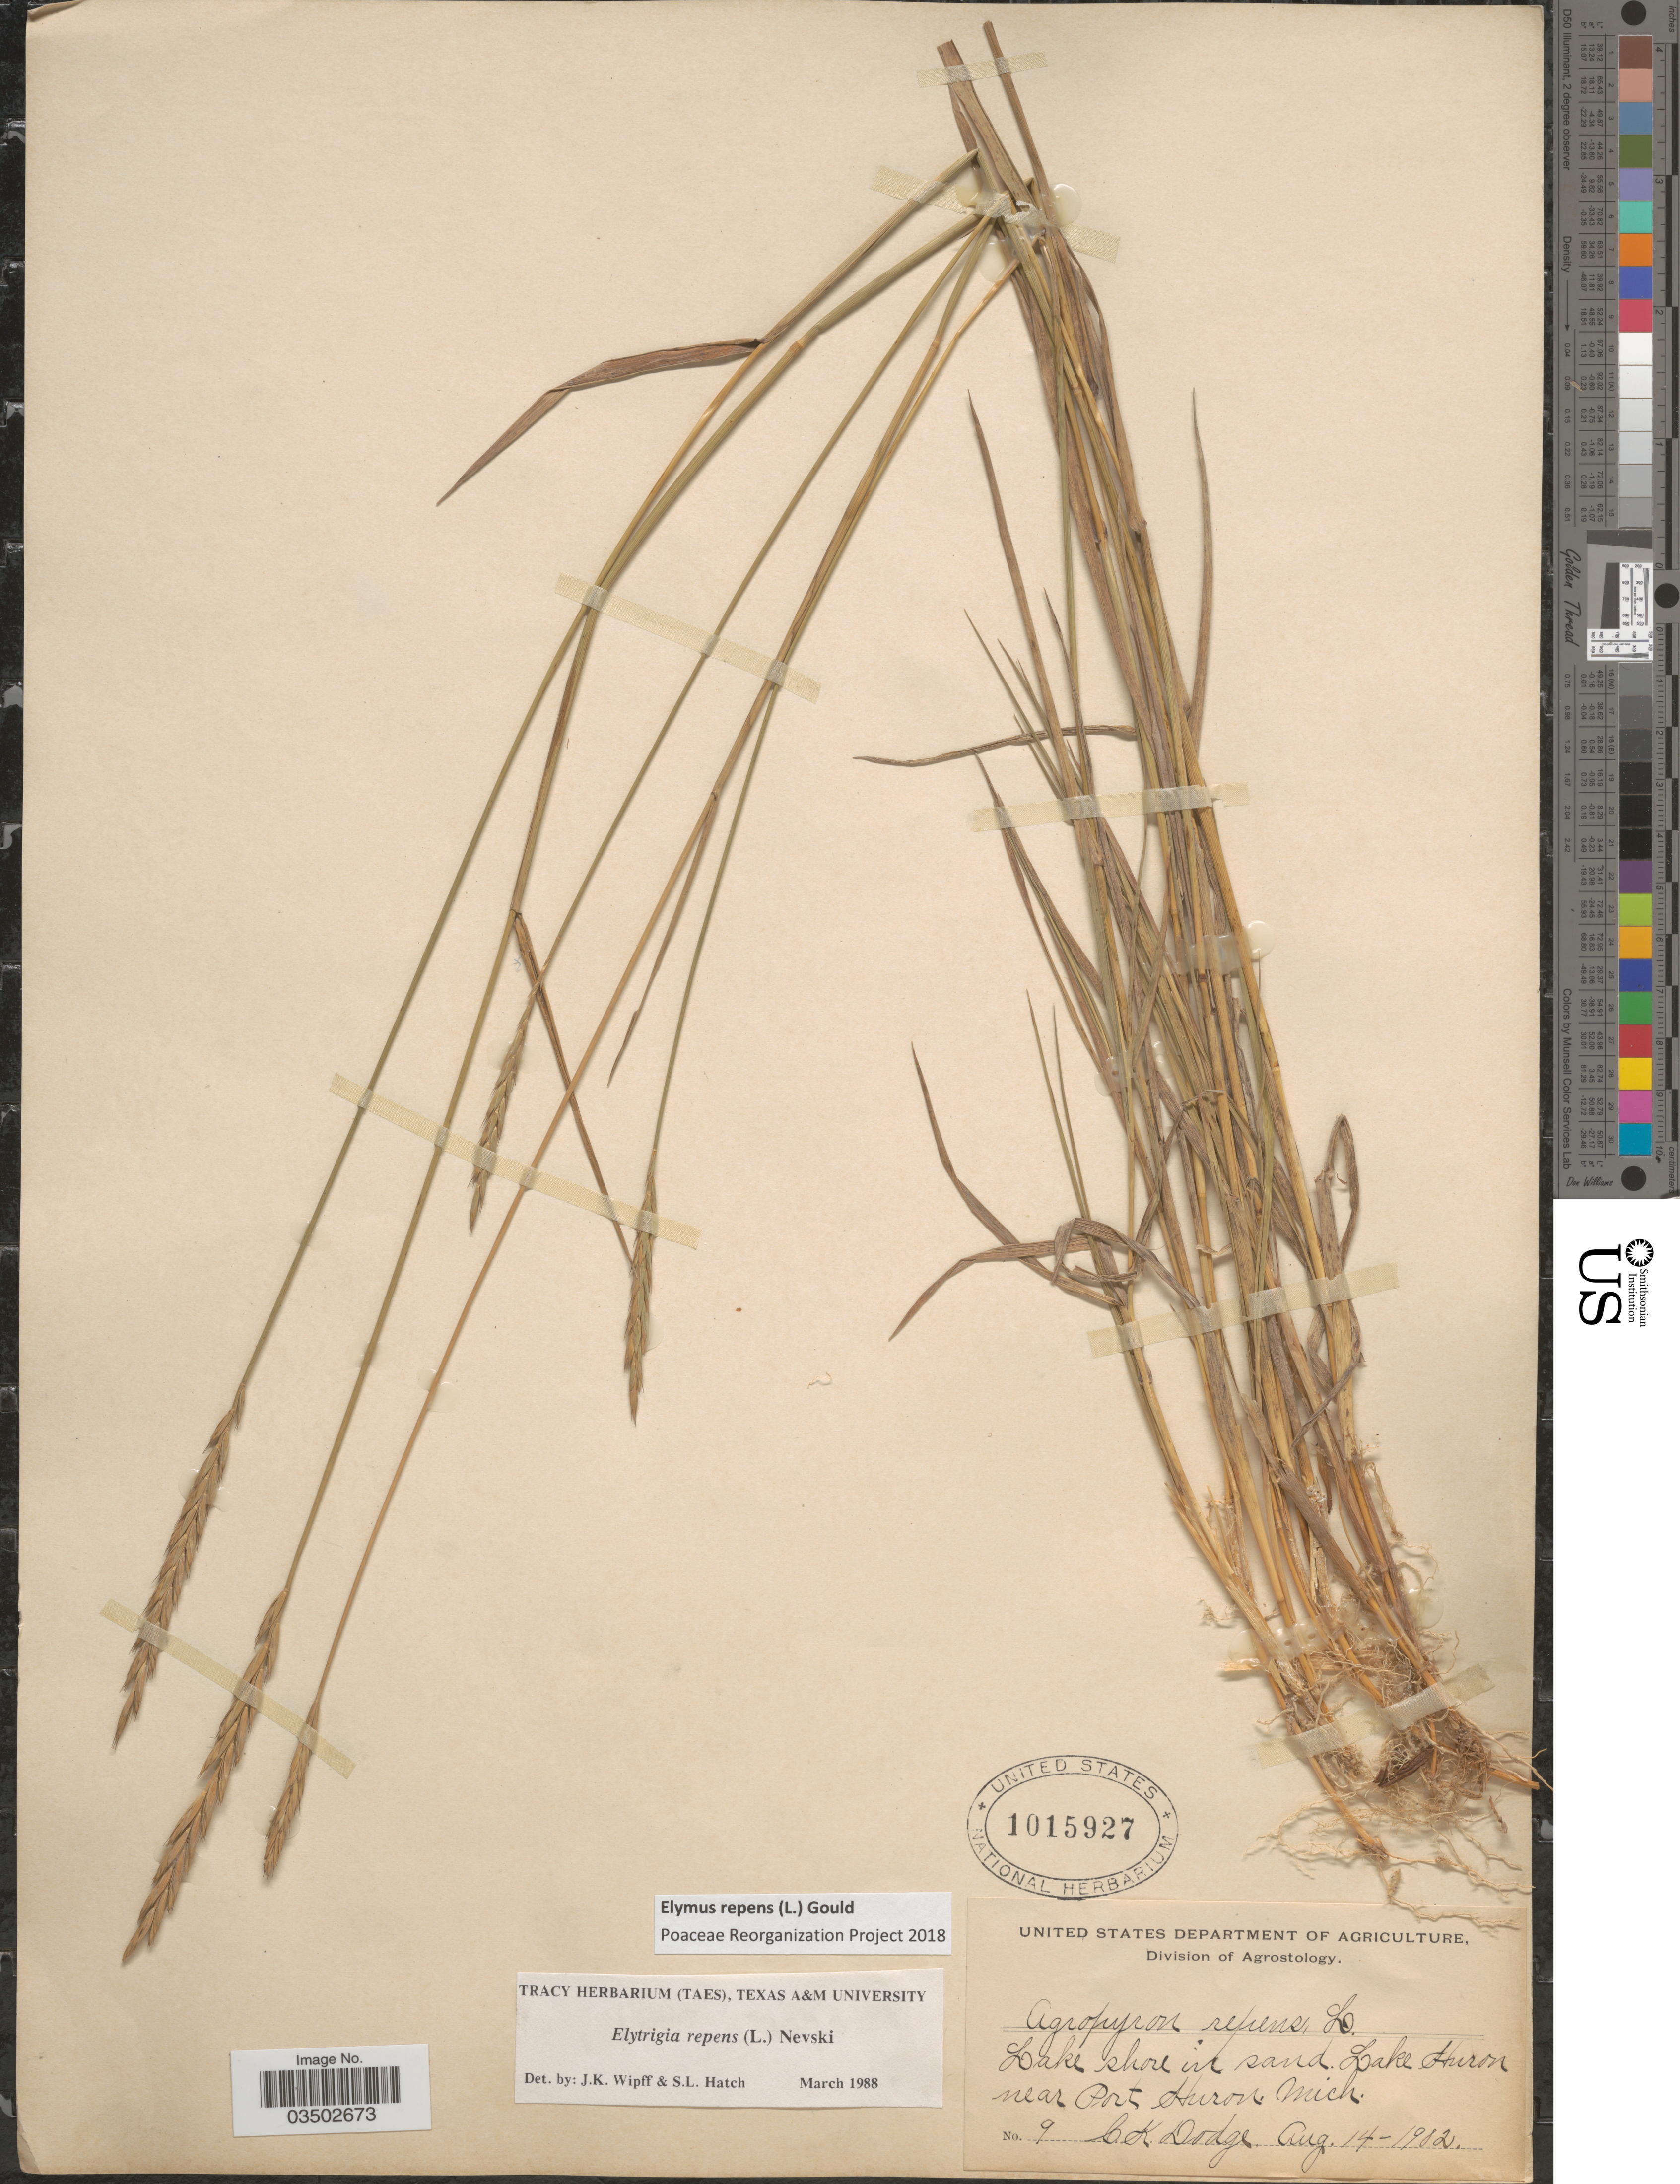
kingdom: Plantae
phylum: Tracheophyta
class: Liliopsida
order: Poales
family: Poaceae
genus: Elymus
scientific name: Elymus repens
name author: (L.) Gould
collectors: C. Dodge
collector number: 9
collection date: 1902-08-14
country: United States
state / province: Michigan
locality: Lake shore in sand. Lake Huron near Port Huron.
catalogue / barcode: US 1015927